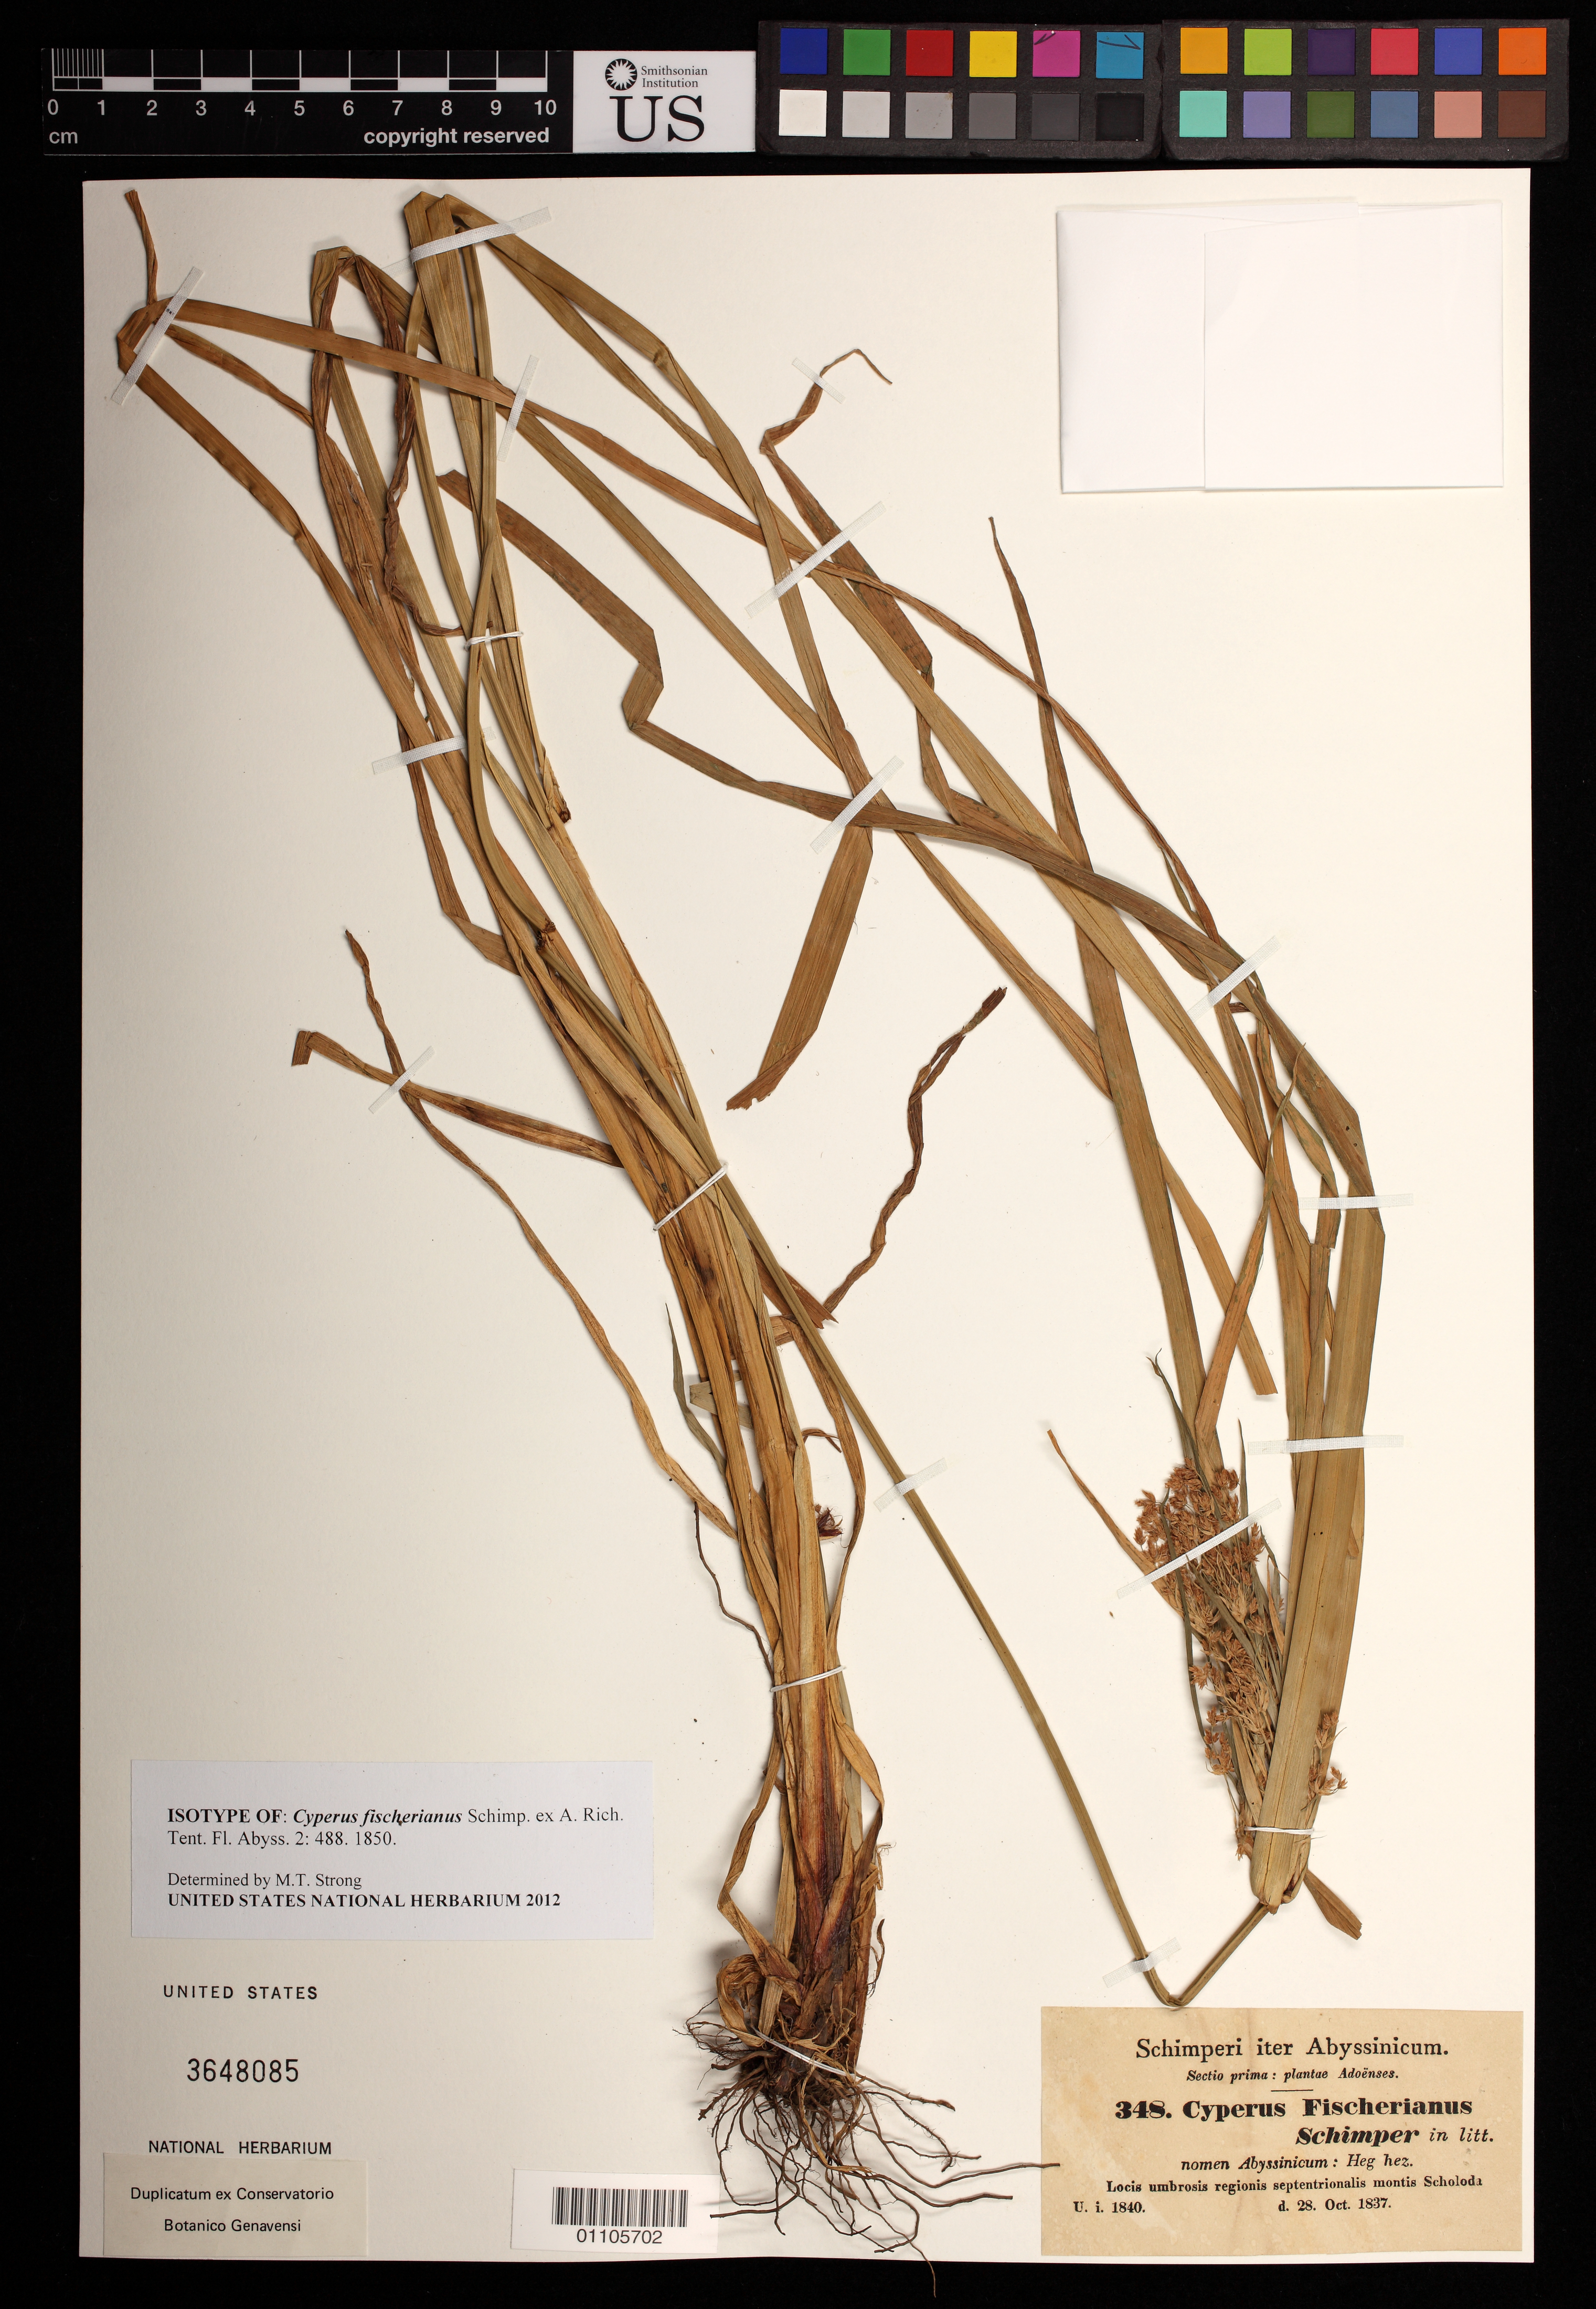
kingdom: Plantae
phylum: Tracheophyta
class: Liliopsida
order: Poales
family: Cyperaceae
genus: Cyperus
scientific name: Cyperus fischerianus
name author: G.W. Schimp. ex A. Rich.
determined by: Strong, M. T., (US), Smithsonian Institution - National Museum of Natural History (UNITED STATES)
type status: Isosyntype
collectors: G. W. Schimper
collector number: I 348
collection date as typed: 28 Oct 1837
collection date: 1837-10-28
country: Ethiopia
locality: "Abyssinia", locis umbrosis regionis septentrionalis montis Scholoda.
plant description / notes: Annotated by M.T. Strong (2012) as "isotype"; protologue cites 2 collections (Quartin Dillon & Schimper).; 2012 annotation corrected and added to specimen by M.T. Strong, 2019.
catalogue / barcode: US 3648085